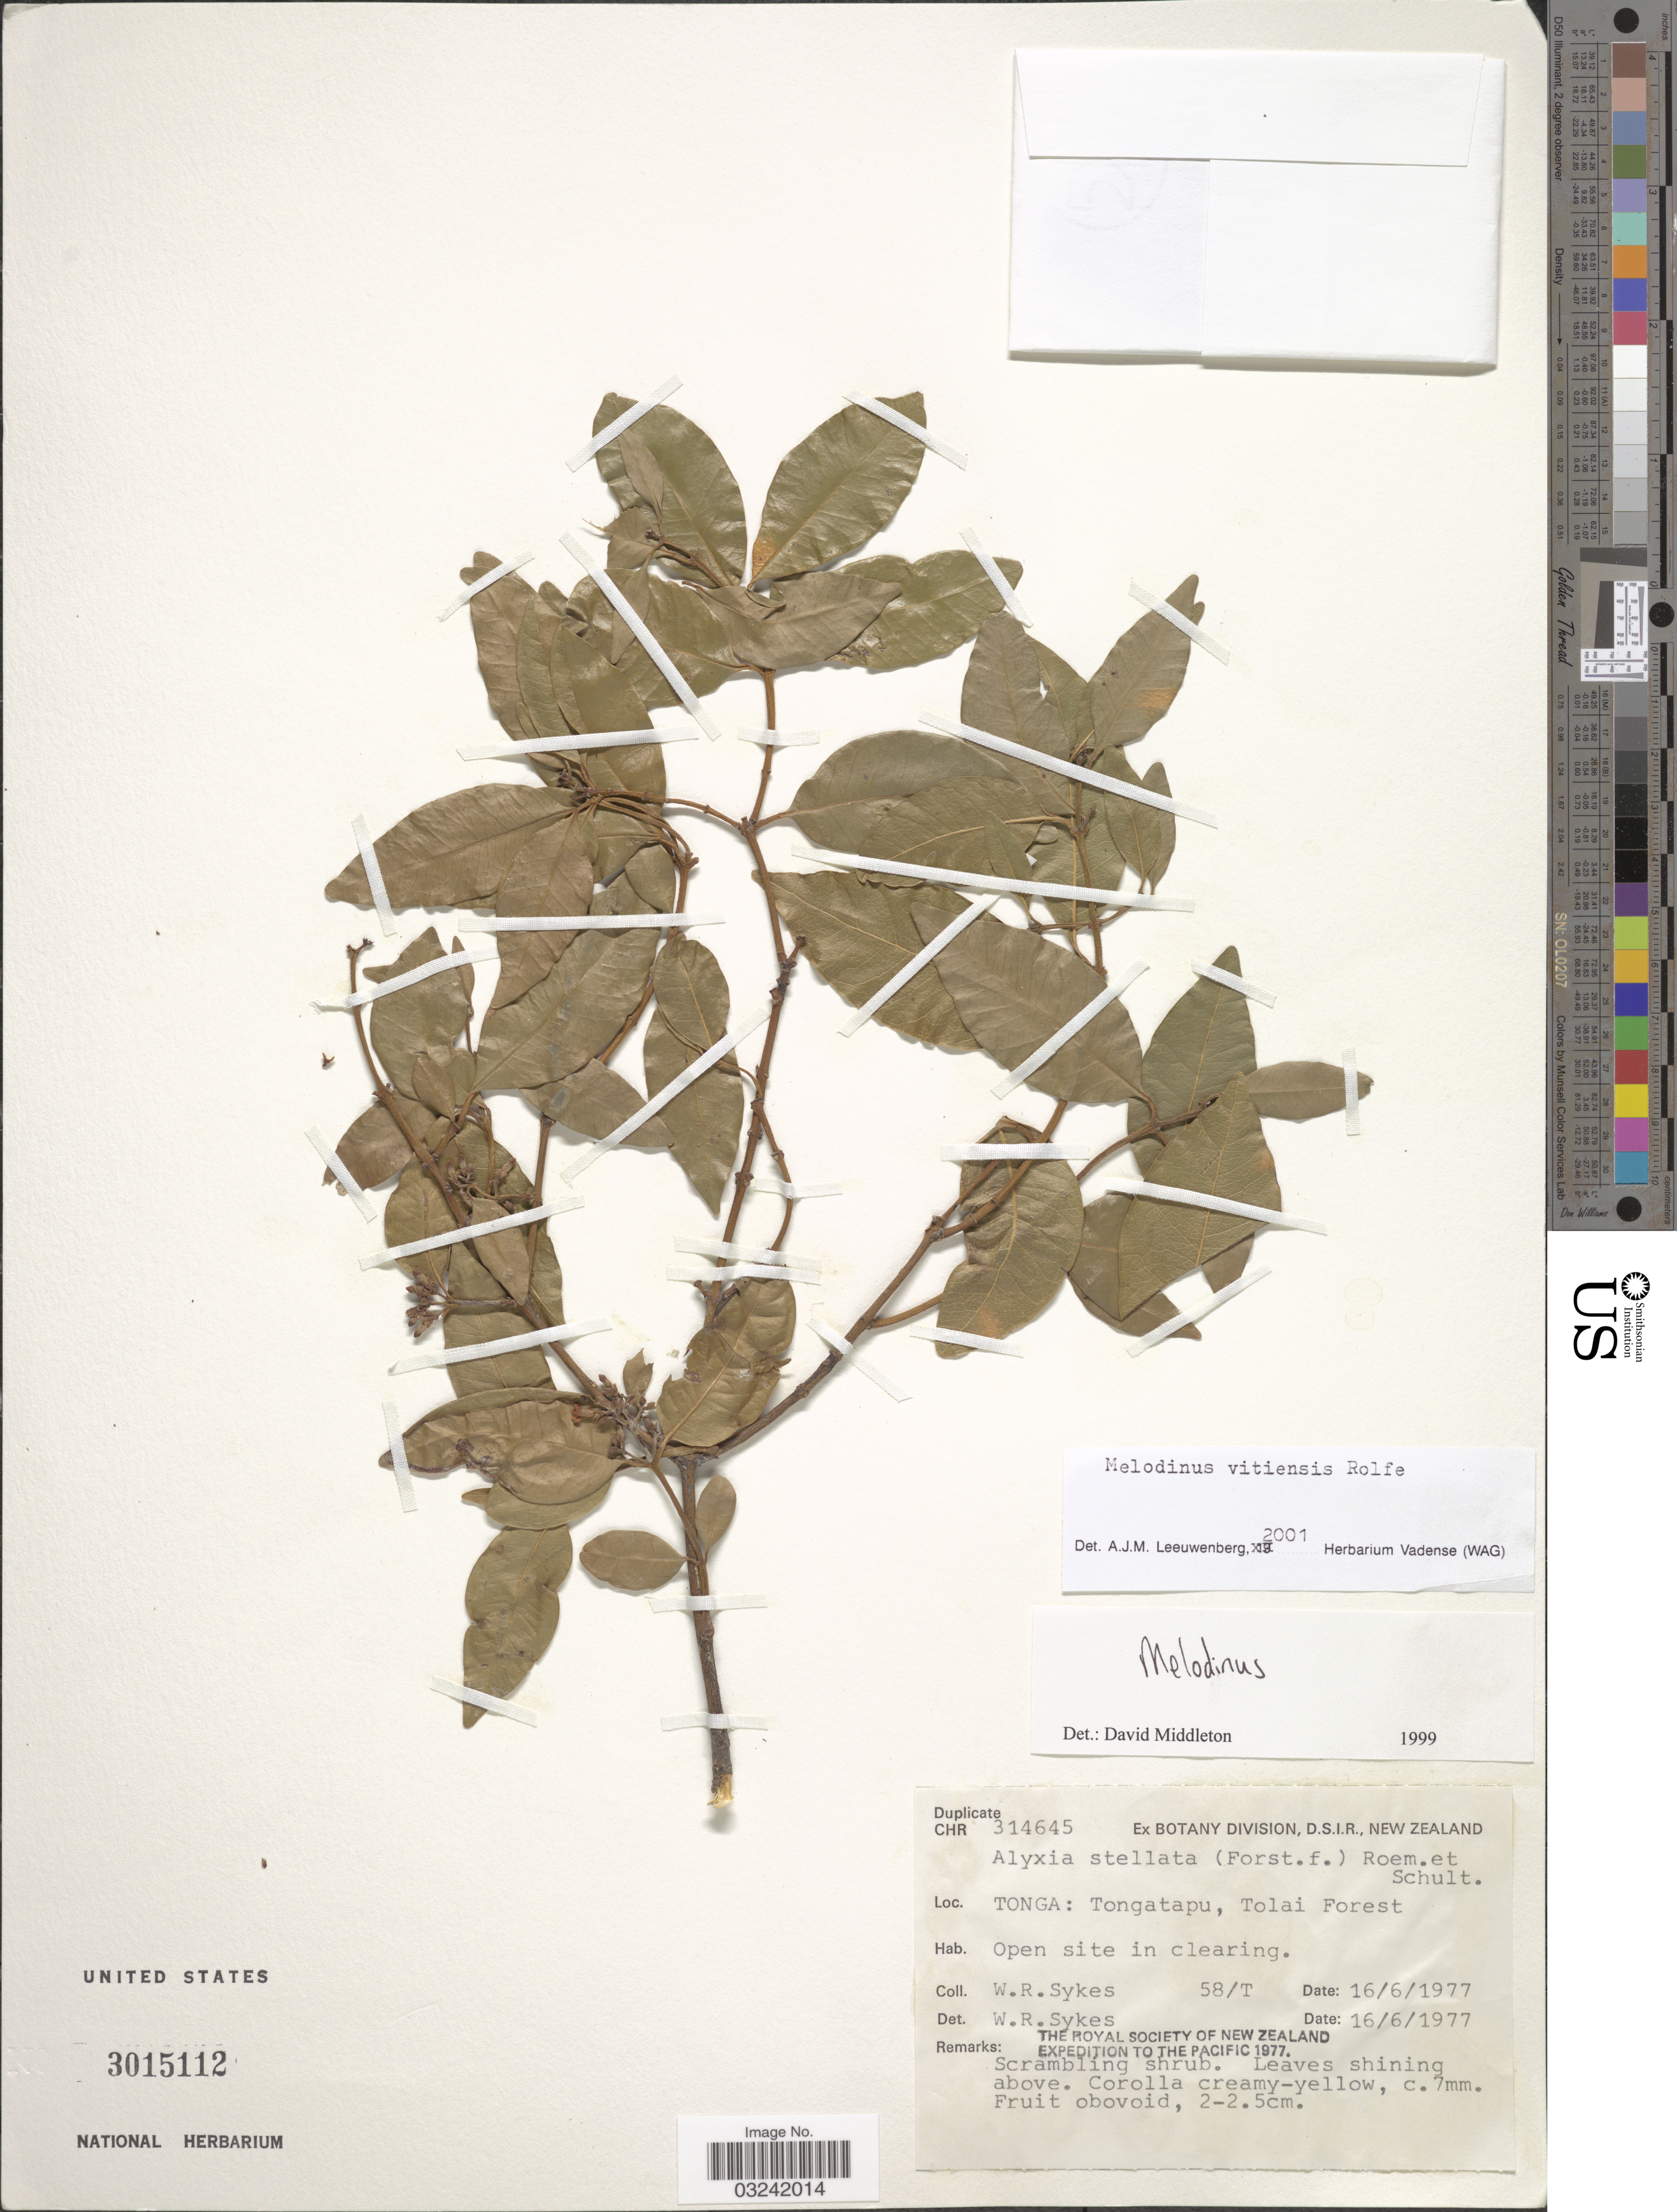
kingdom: Plantae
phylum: Tracheophyta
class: Magnoliopsida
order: Gentianales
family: Apocynaceae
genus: Melodinus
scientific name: Melodinus vitiensis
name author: Rolfe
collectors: W. R. Sykes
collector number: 58/T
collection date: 1977-06-16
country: Tonga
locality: Tonga: Tongatapu, Tolai Forest.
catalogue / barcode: US 3015112